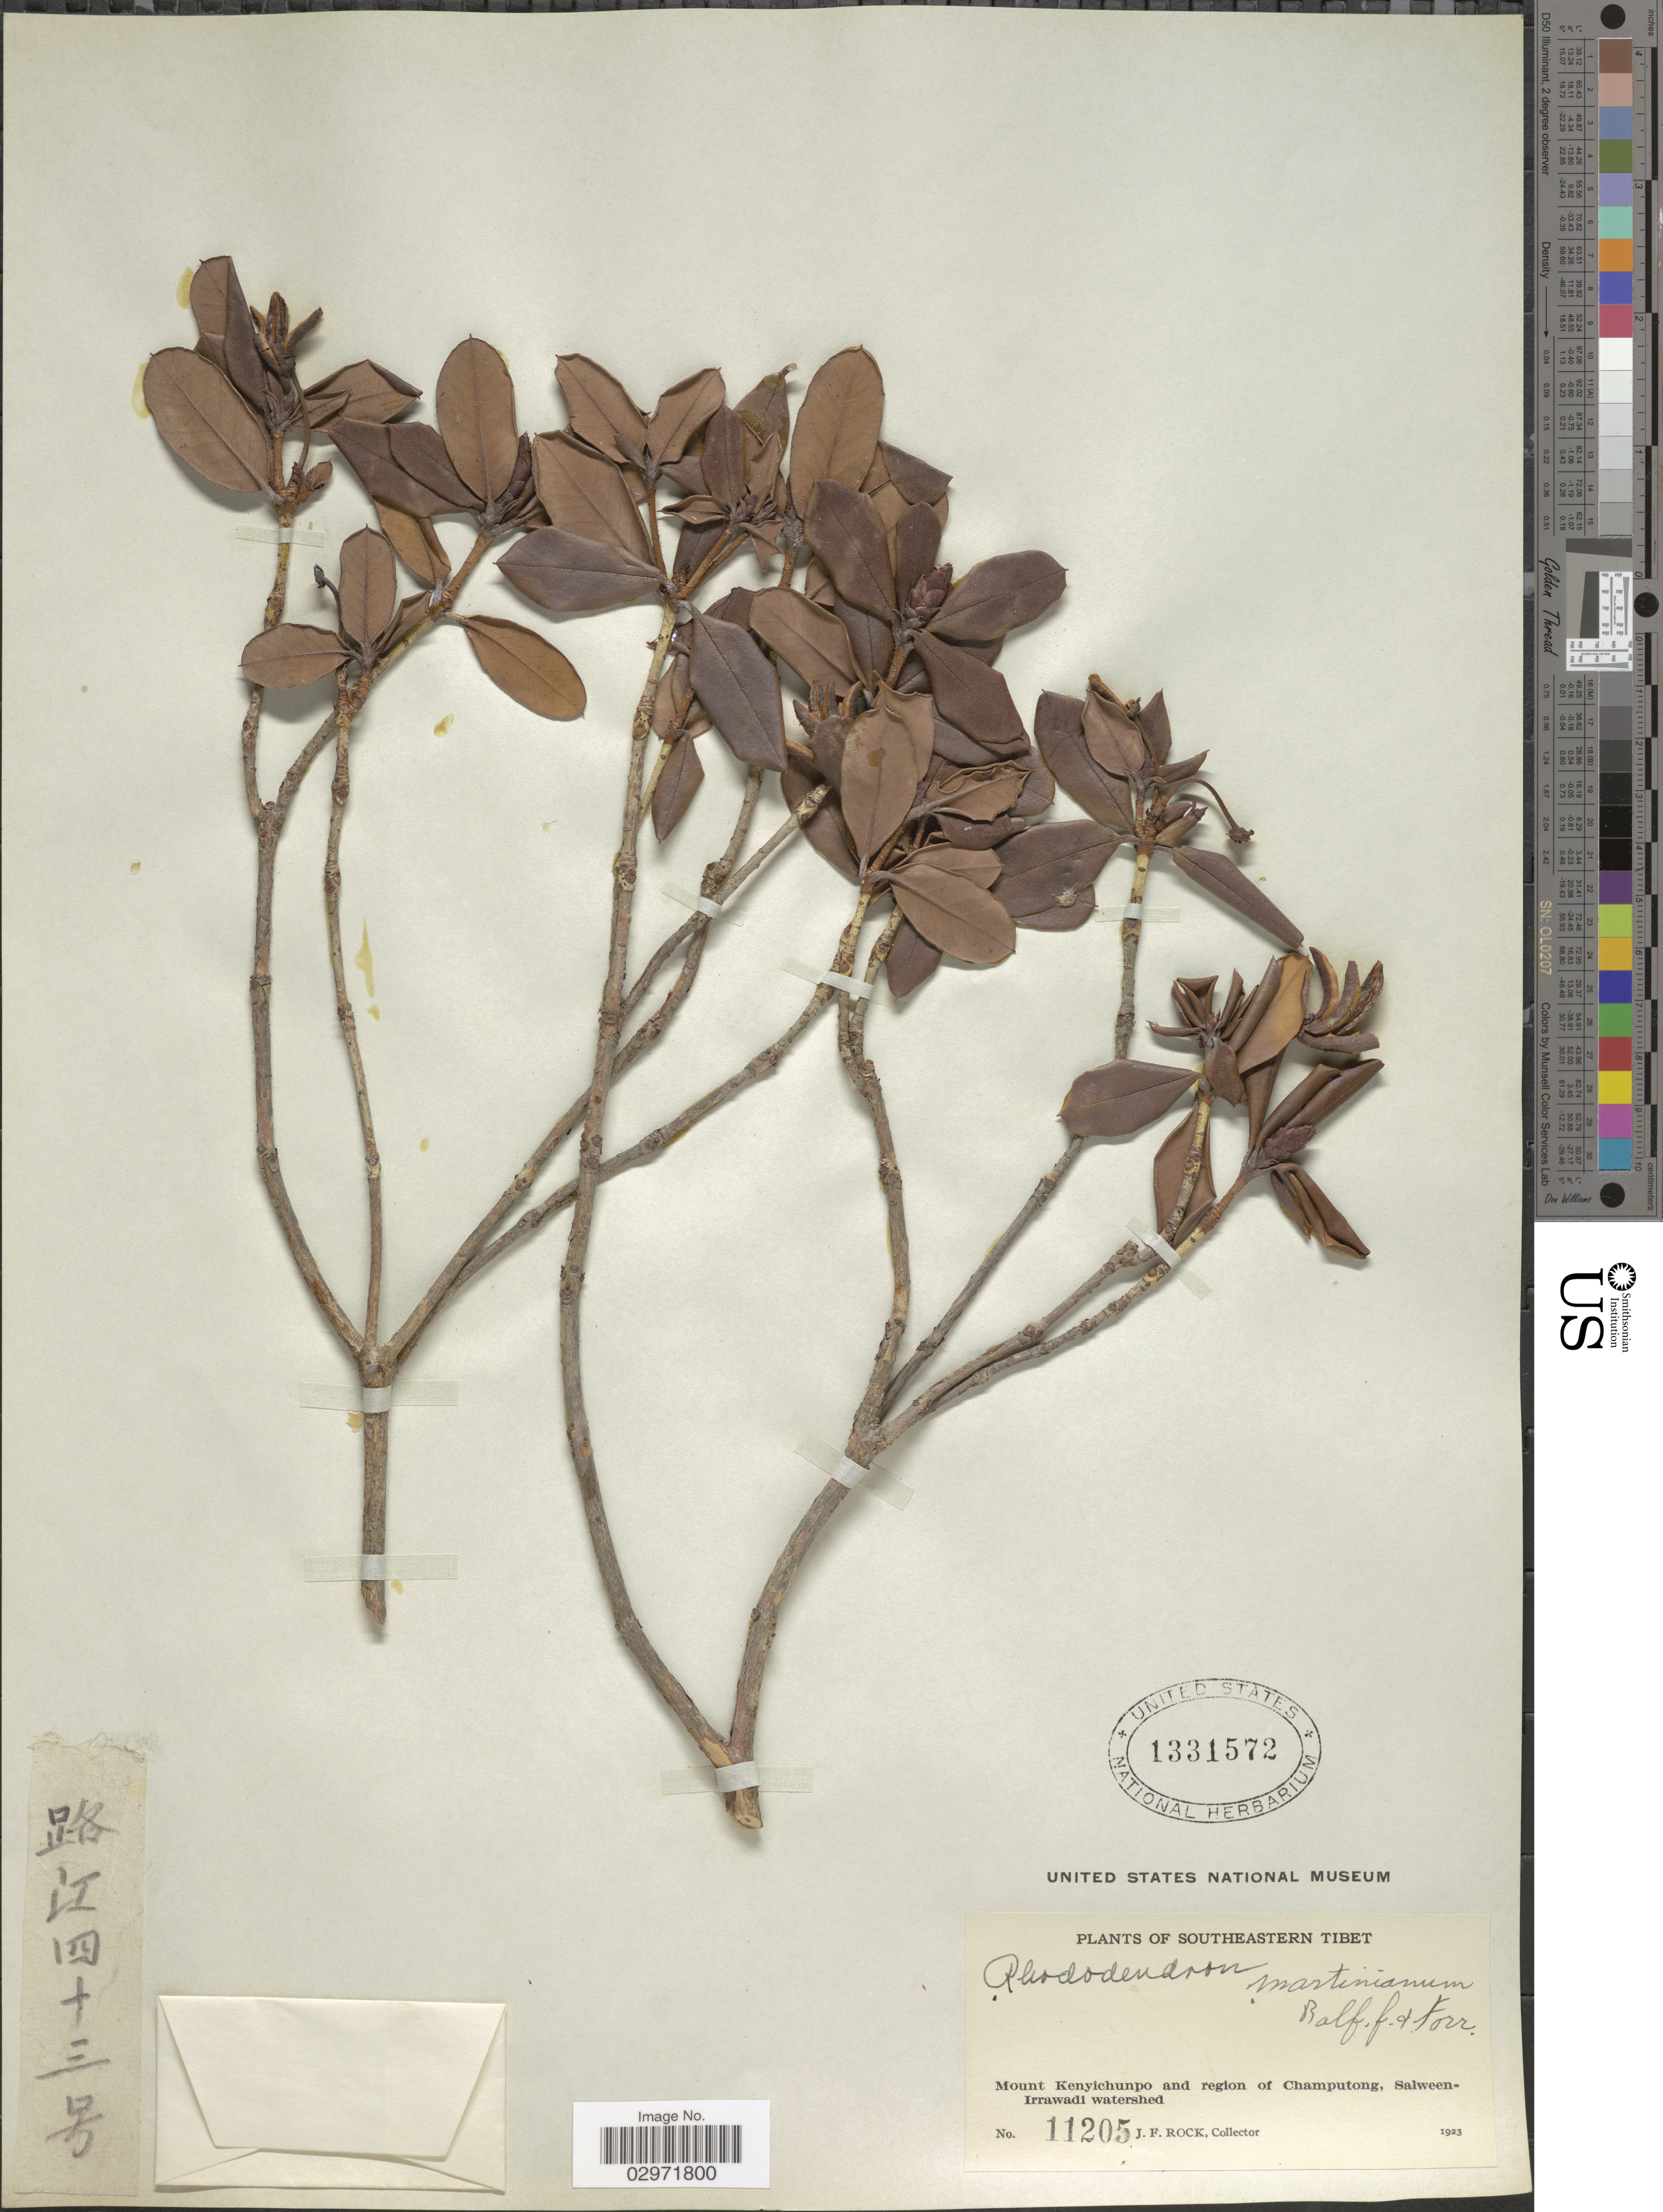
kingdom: Plantae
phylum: Tracheophyta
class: Magnoliopsida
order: Ericales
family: Ericaceae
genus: Rhododendron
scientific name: Rhododendron martinianum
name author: Balf. f. & Forrest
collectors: J. Rock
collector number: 11205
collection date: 1923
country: China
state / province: Xizang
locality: Southeastern Tibet. Mount Kenyichunpo and region of Champutong, Salween-Irrawadi watershed.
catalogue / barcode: US 1331572